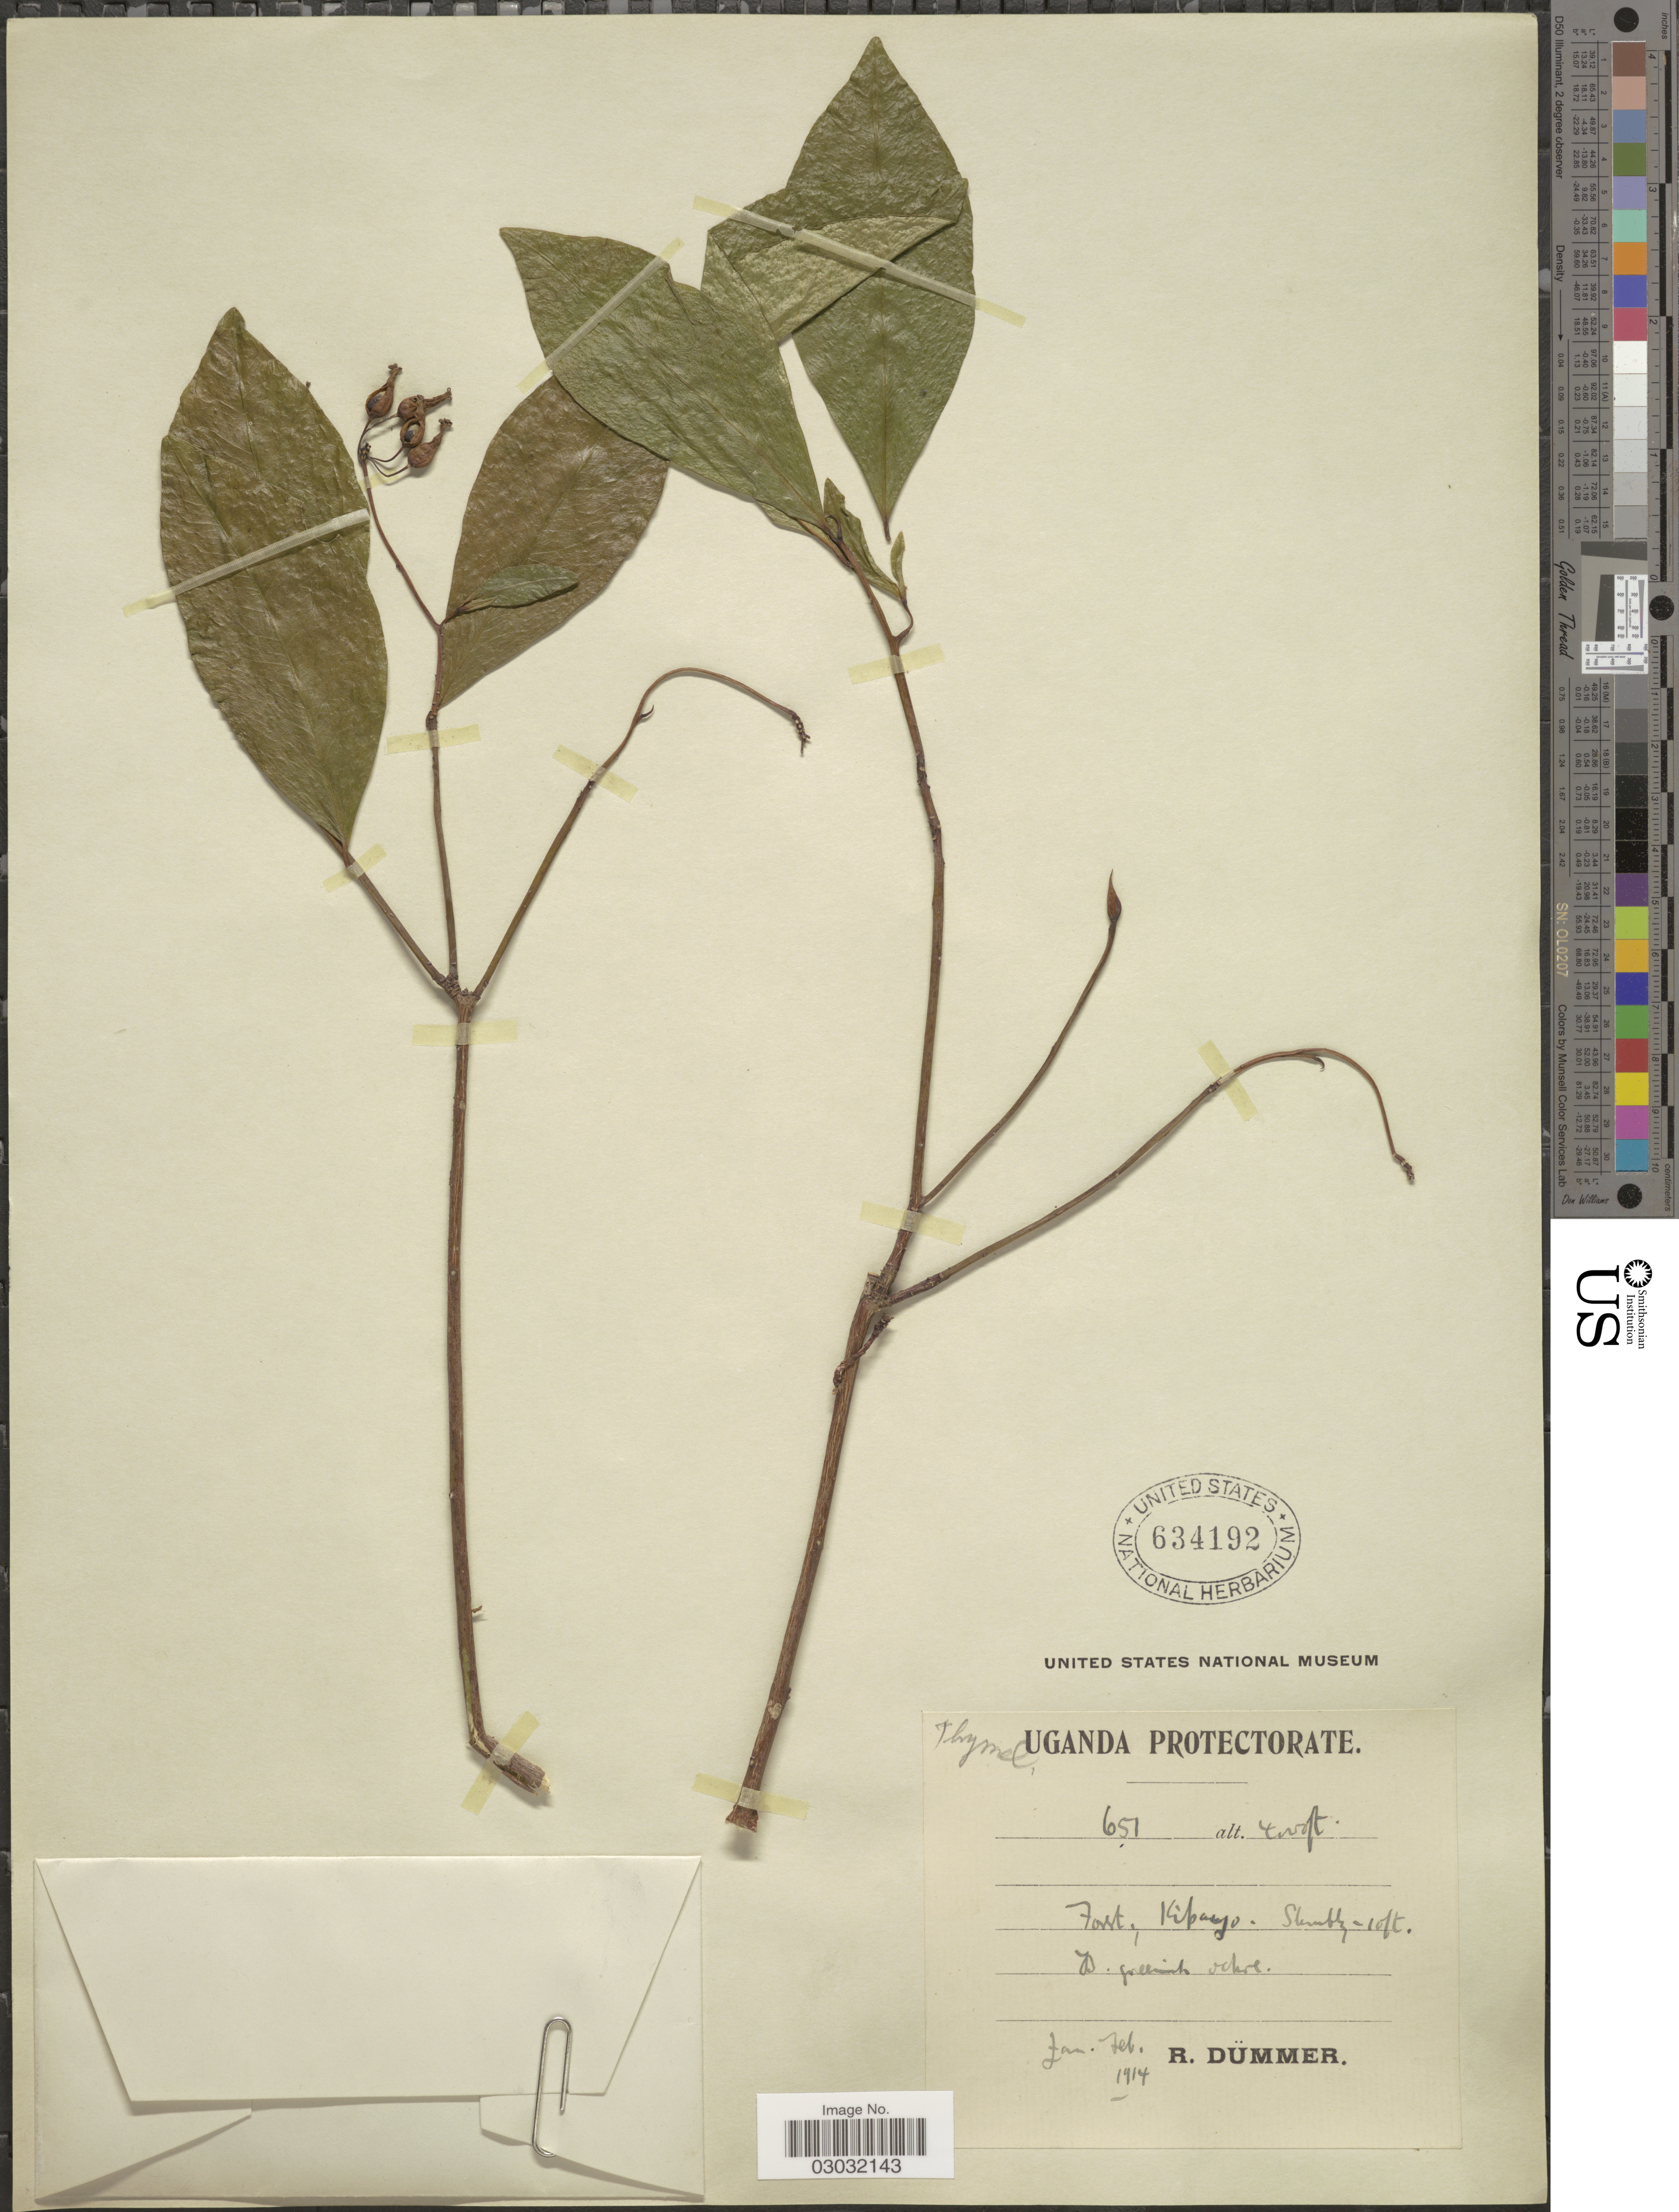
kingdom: Plantae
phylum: Tracheophyta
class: Magnoliopsida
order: Malvales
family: Thymelaeaceae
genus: Peddiea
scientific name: Peddiea sp.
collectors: R. A. Dümmer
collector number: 651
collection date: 1914-01/1914-02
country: Uganda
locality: Uganda Protectorate. Kipayo.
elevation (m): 1219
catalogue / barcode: US 634192